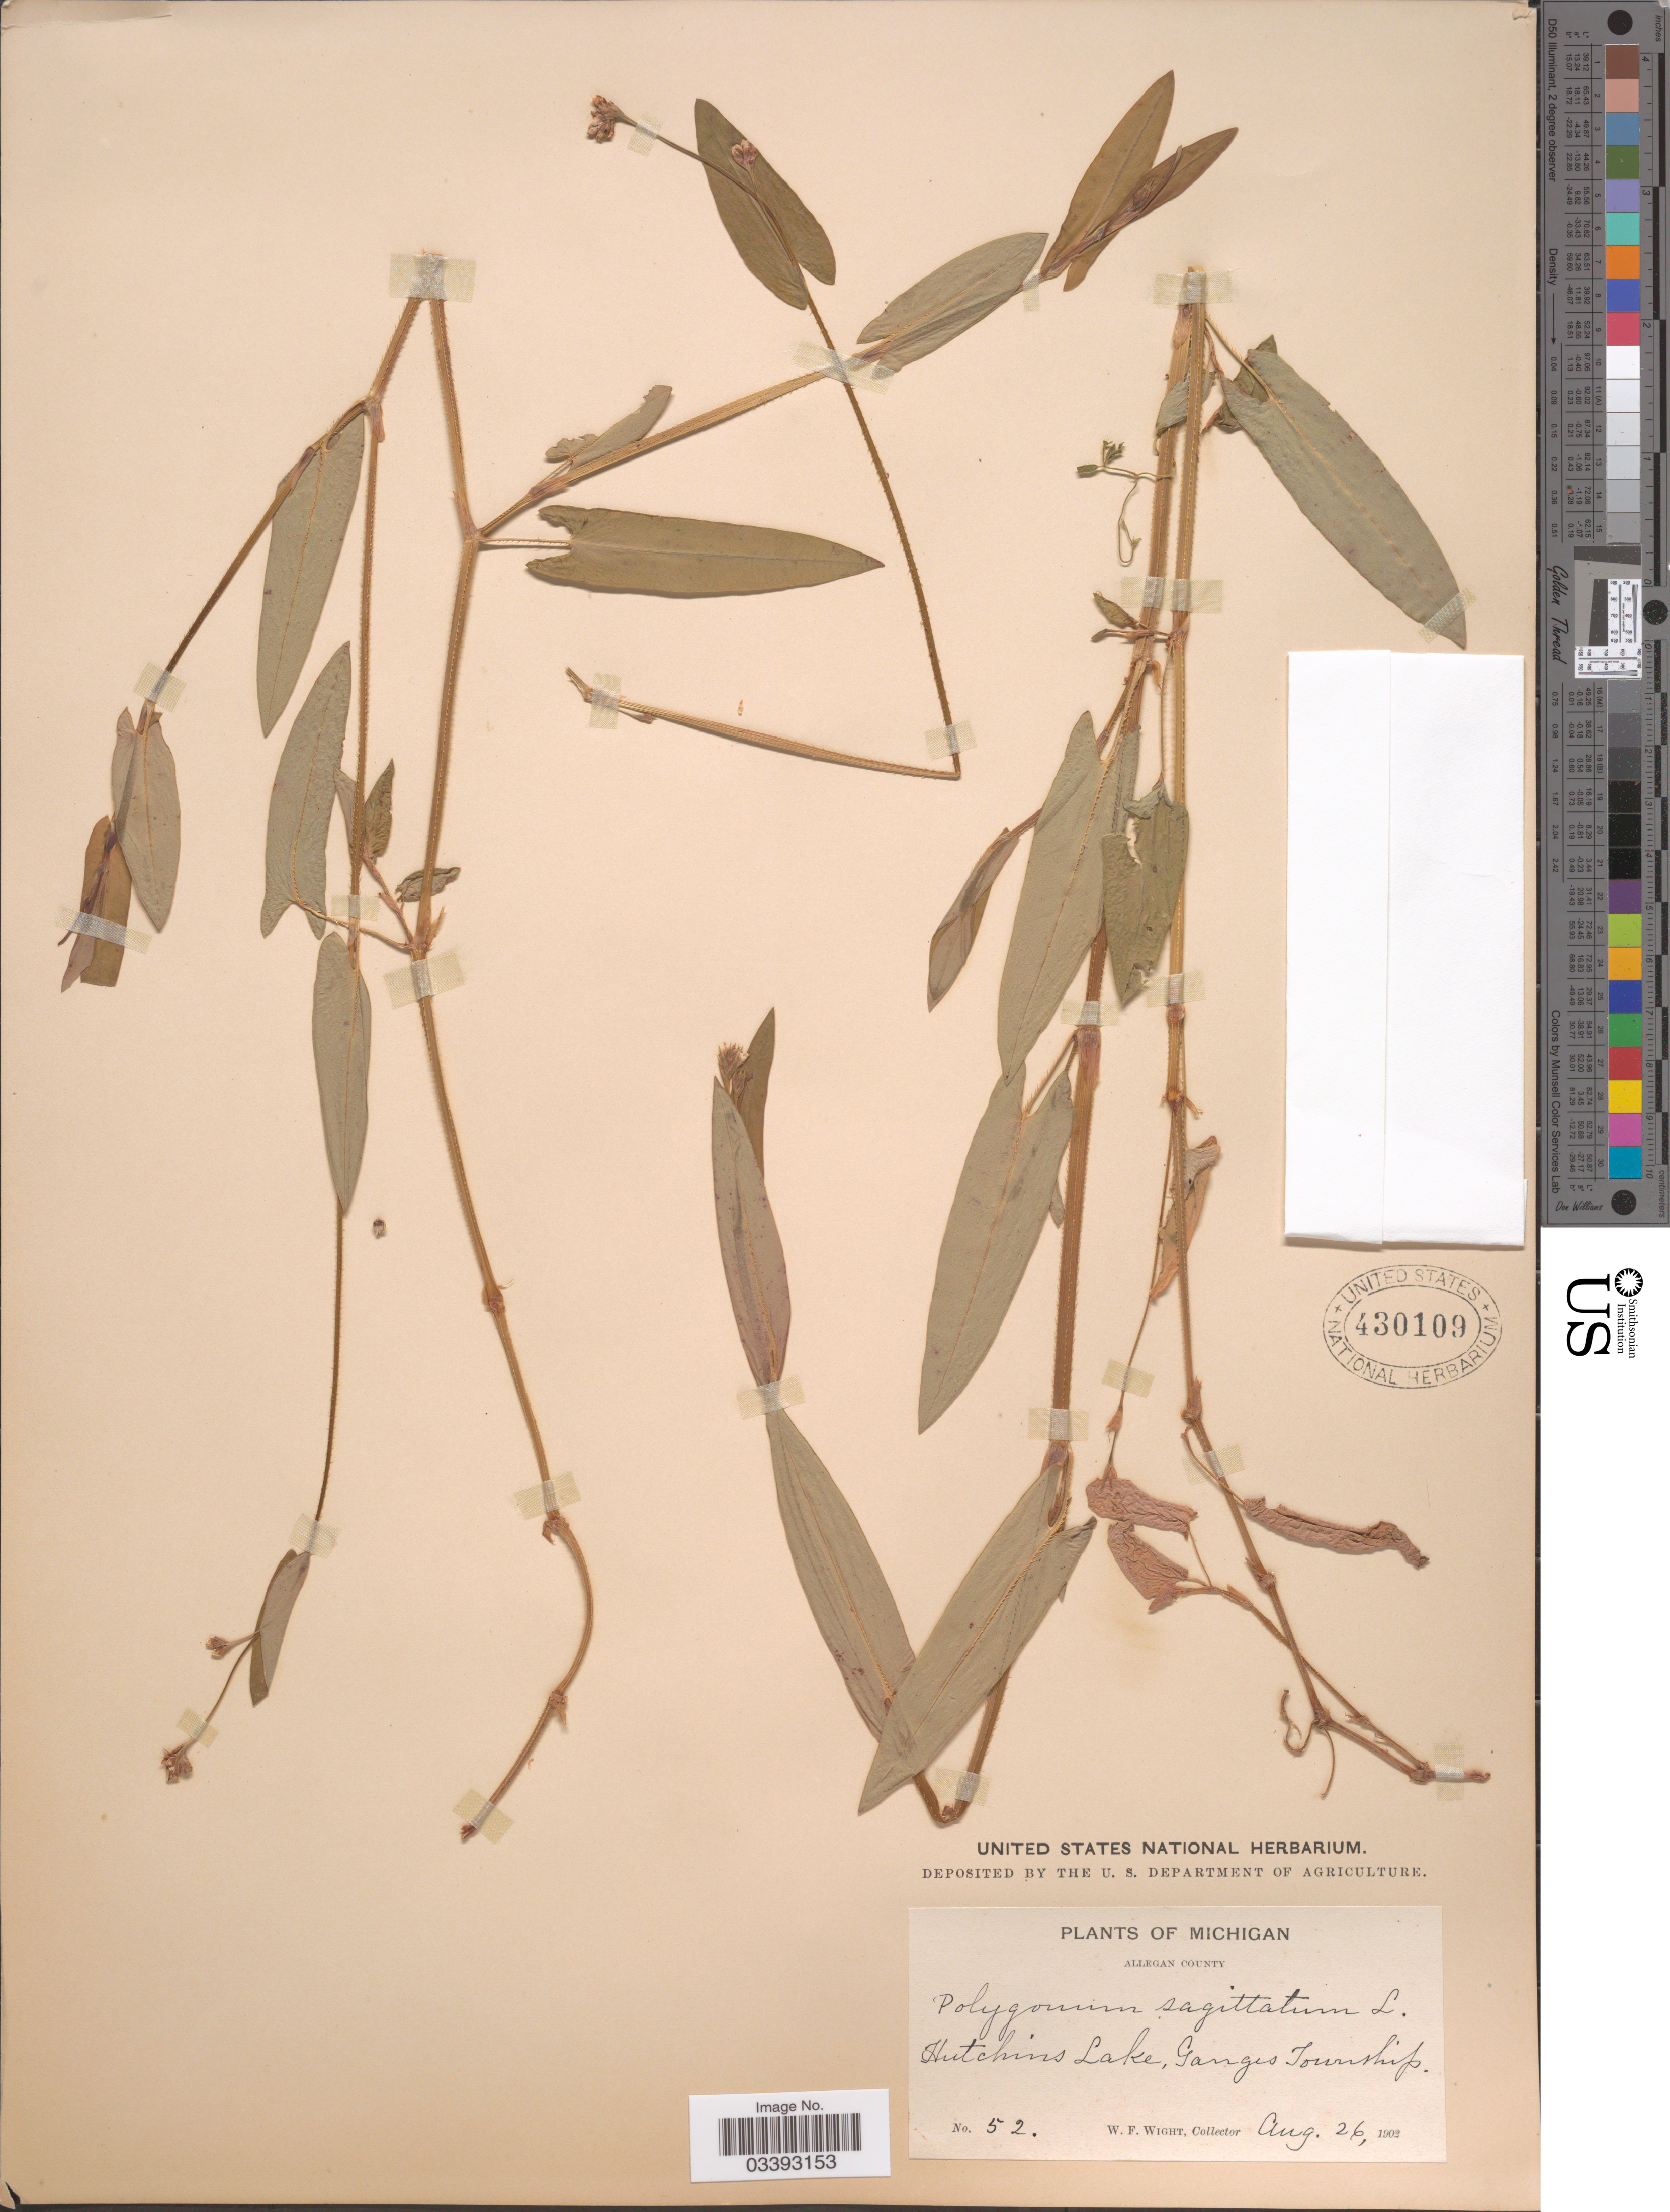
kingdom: Plantae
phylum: Tracheophyta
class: Magnoliopsida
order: Caryophyllales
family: Polygonaceae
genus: Persicaria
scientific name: Persicaria sagittata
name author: (L.) H. Gross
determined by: Atha, D. E.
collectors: W. Wight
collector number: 52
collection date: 1902-08-26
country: United States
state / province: Michigan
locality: Allegan County. Hutchins Lake, Ganges Township.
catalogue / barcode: US 430109